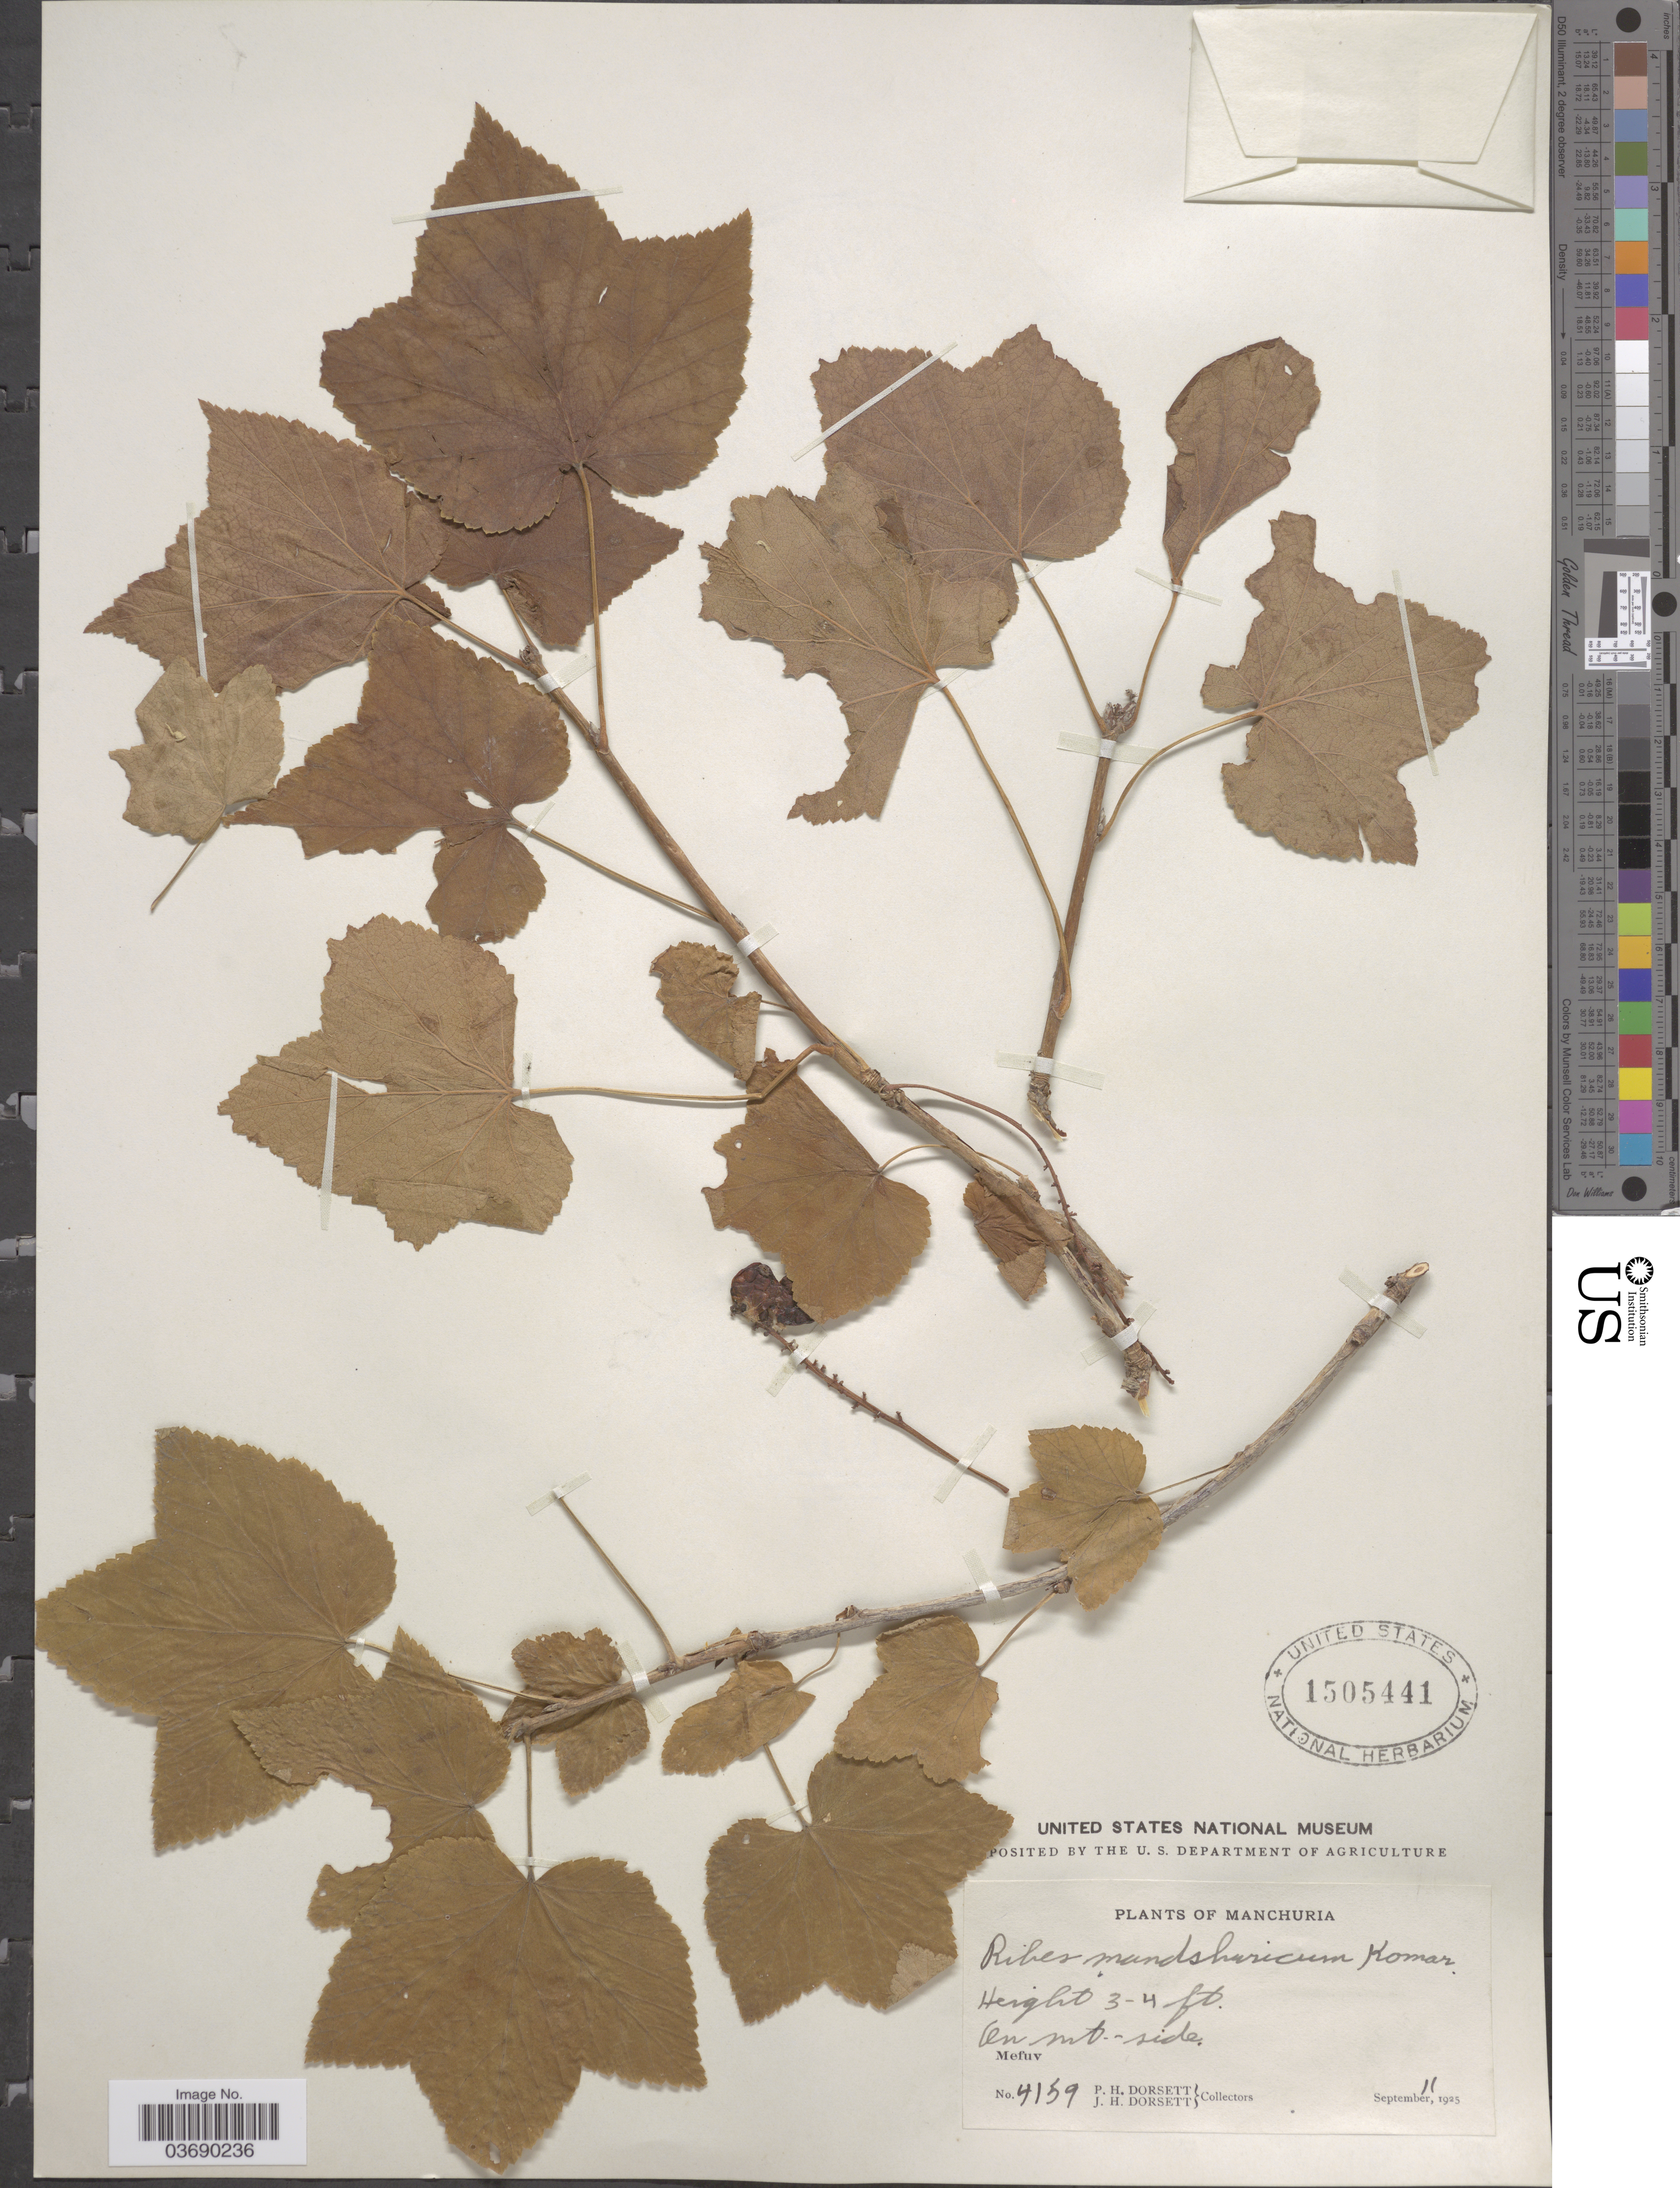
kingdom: Plantae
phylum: Tracheophyta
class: Magnoliopsida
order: Saxifragales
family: Grossulariaceae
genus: Ribes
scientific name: Ribes manshuricum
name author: Kom.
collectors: P. H. Dorsett & J. Dorsett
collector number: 4159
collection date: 1925-09-11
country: China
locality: Manchuria. Mefuv.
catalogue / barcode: US 1505441